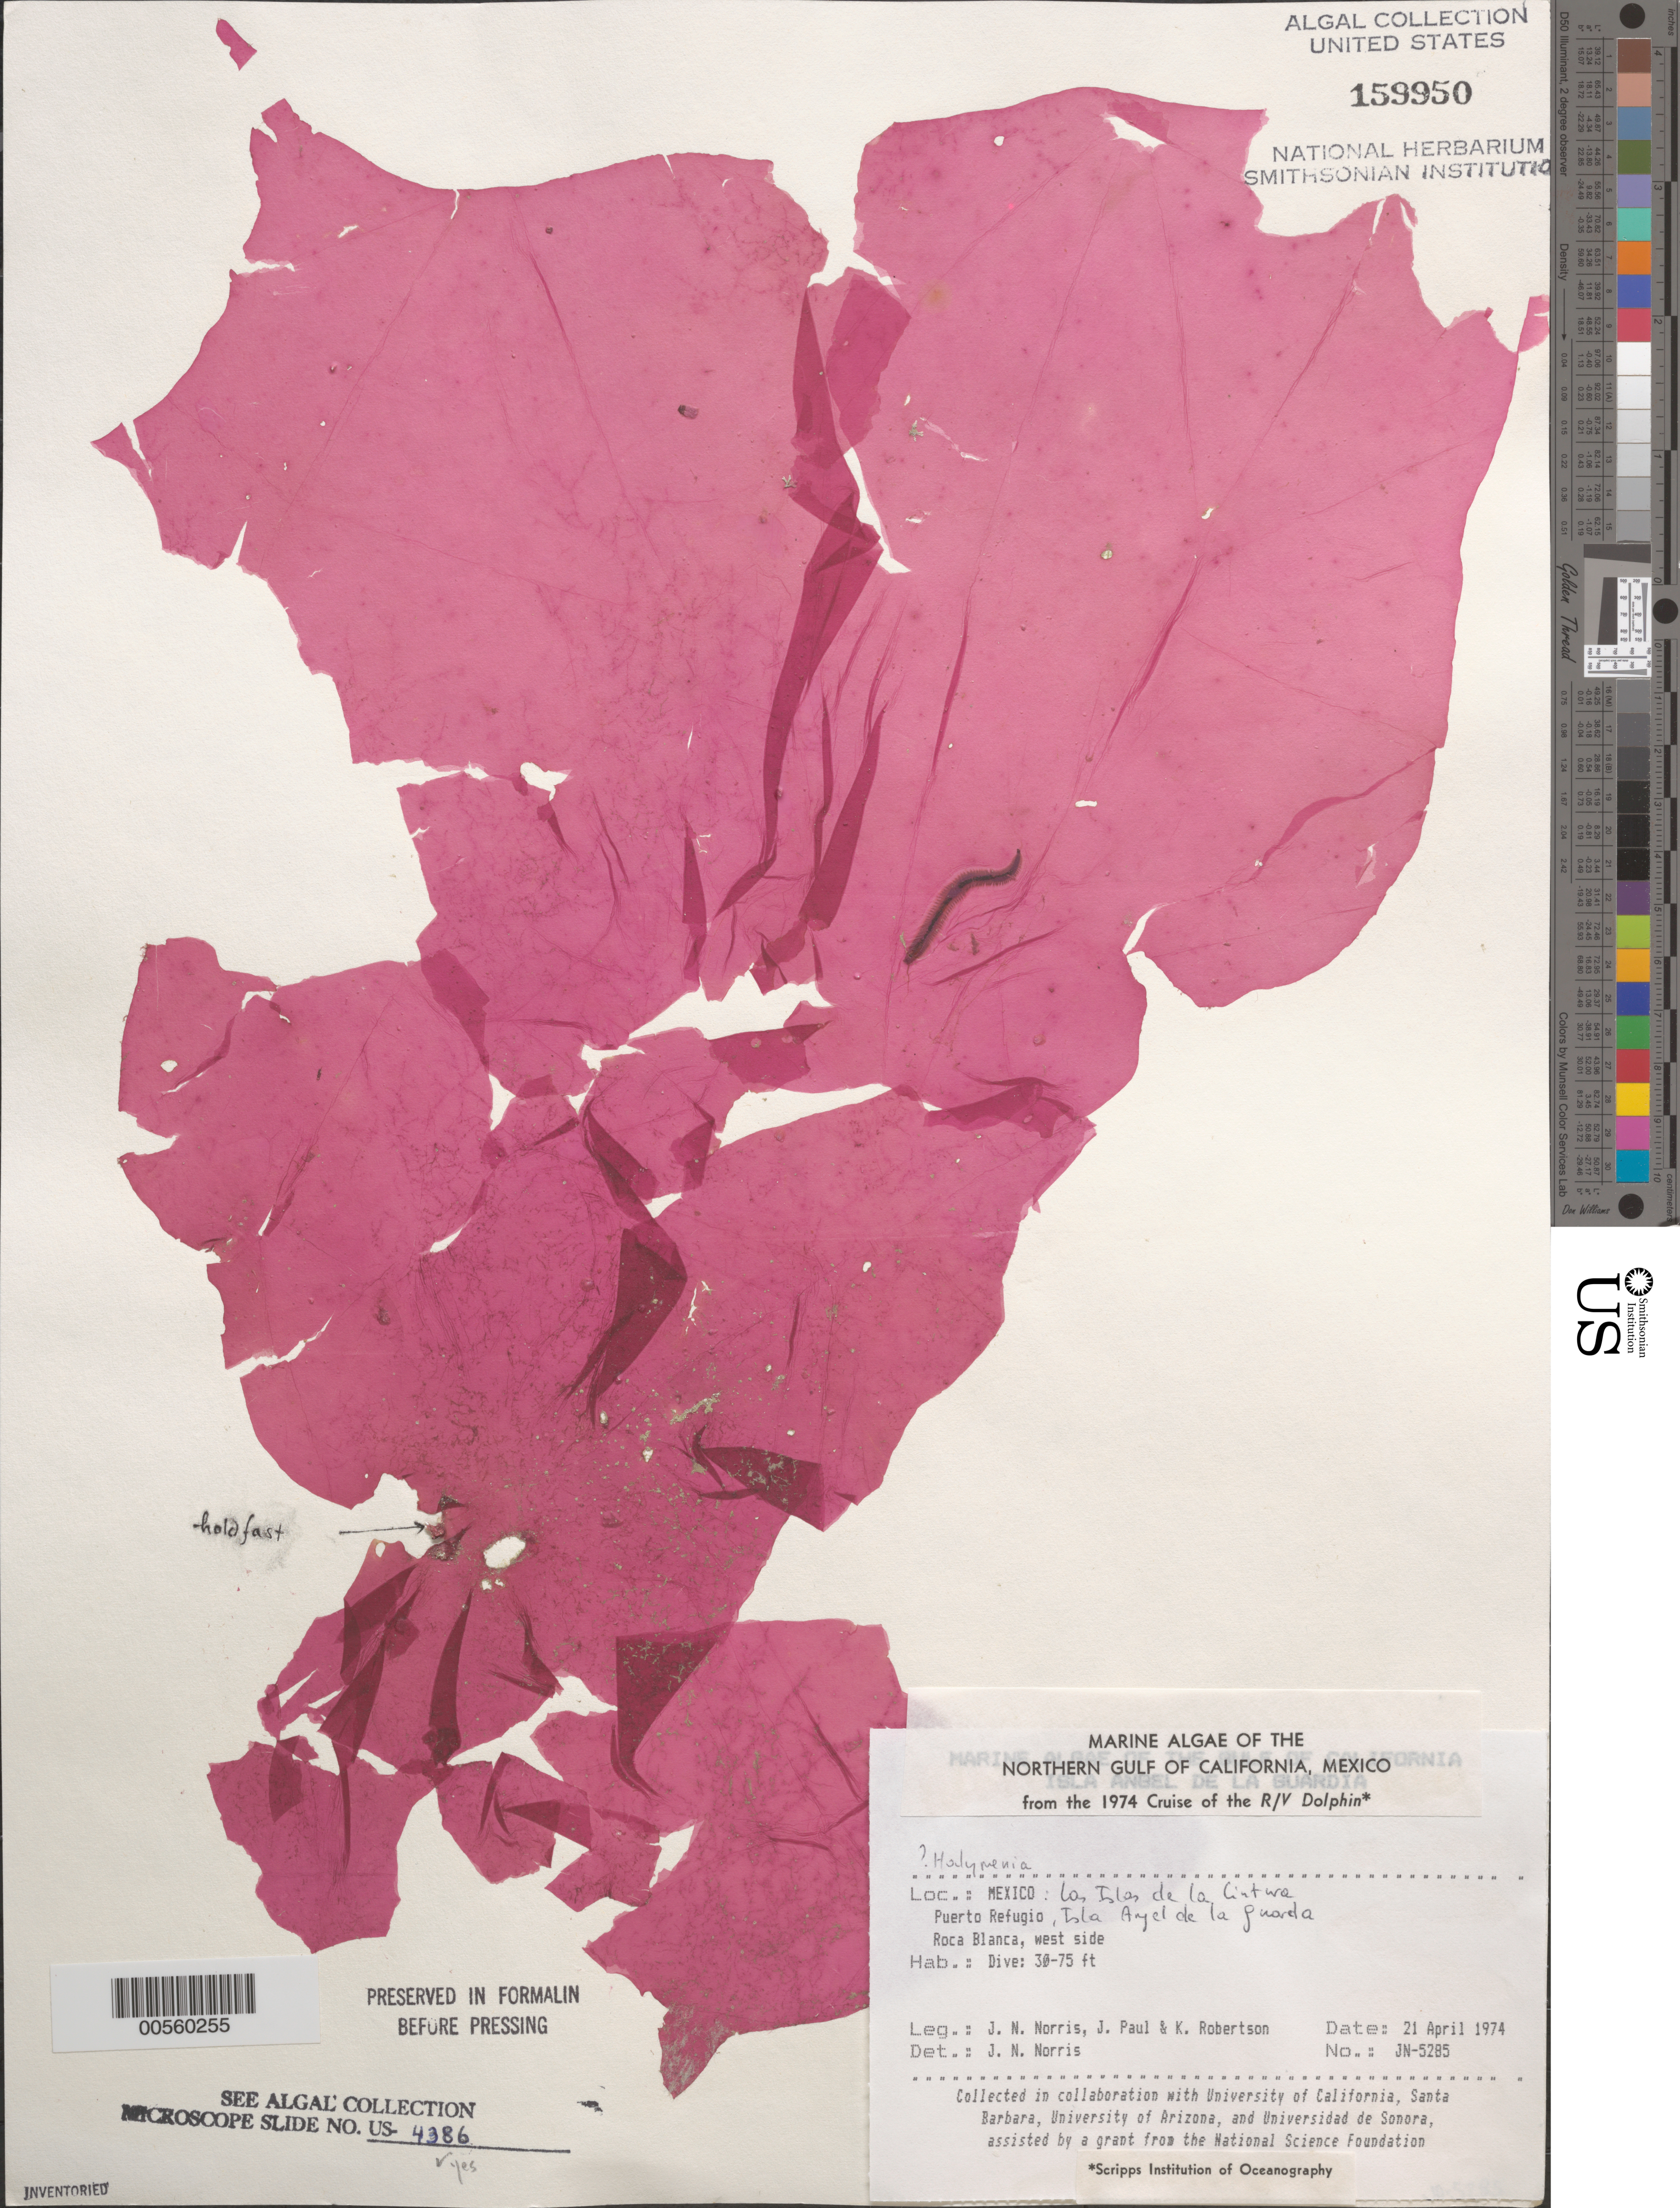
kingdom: Plantae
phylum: Rhodophyta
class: Florideophyceae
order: Halymeniales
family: Halymeniaceae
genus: Halymenia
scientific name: Halymenia sp.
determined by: Norris, James N.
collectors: J. N. Norris, J. Paul & K. Robertson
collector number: JN-5285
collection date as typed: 21 Apr 1974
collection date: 1974-04-21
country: Mexico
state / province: Baja California Norte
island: Isla Angel de la Guarda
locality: Roca Blanca, Puerto Refugio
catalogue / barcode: US 159950